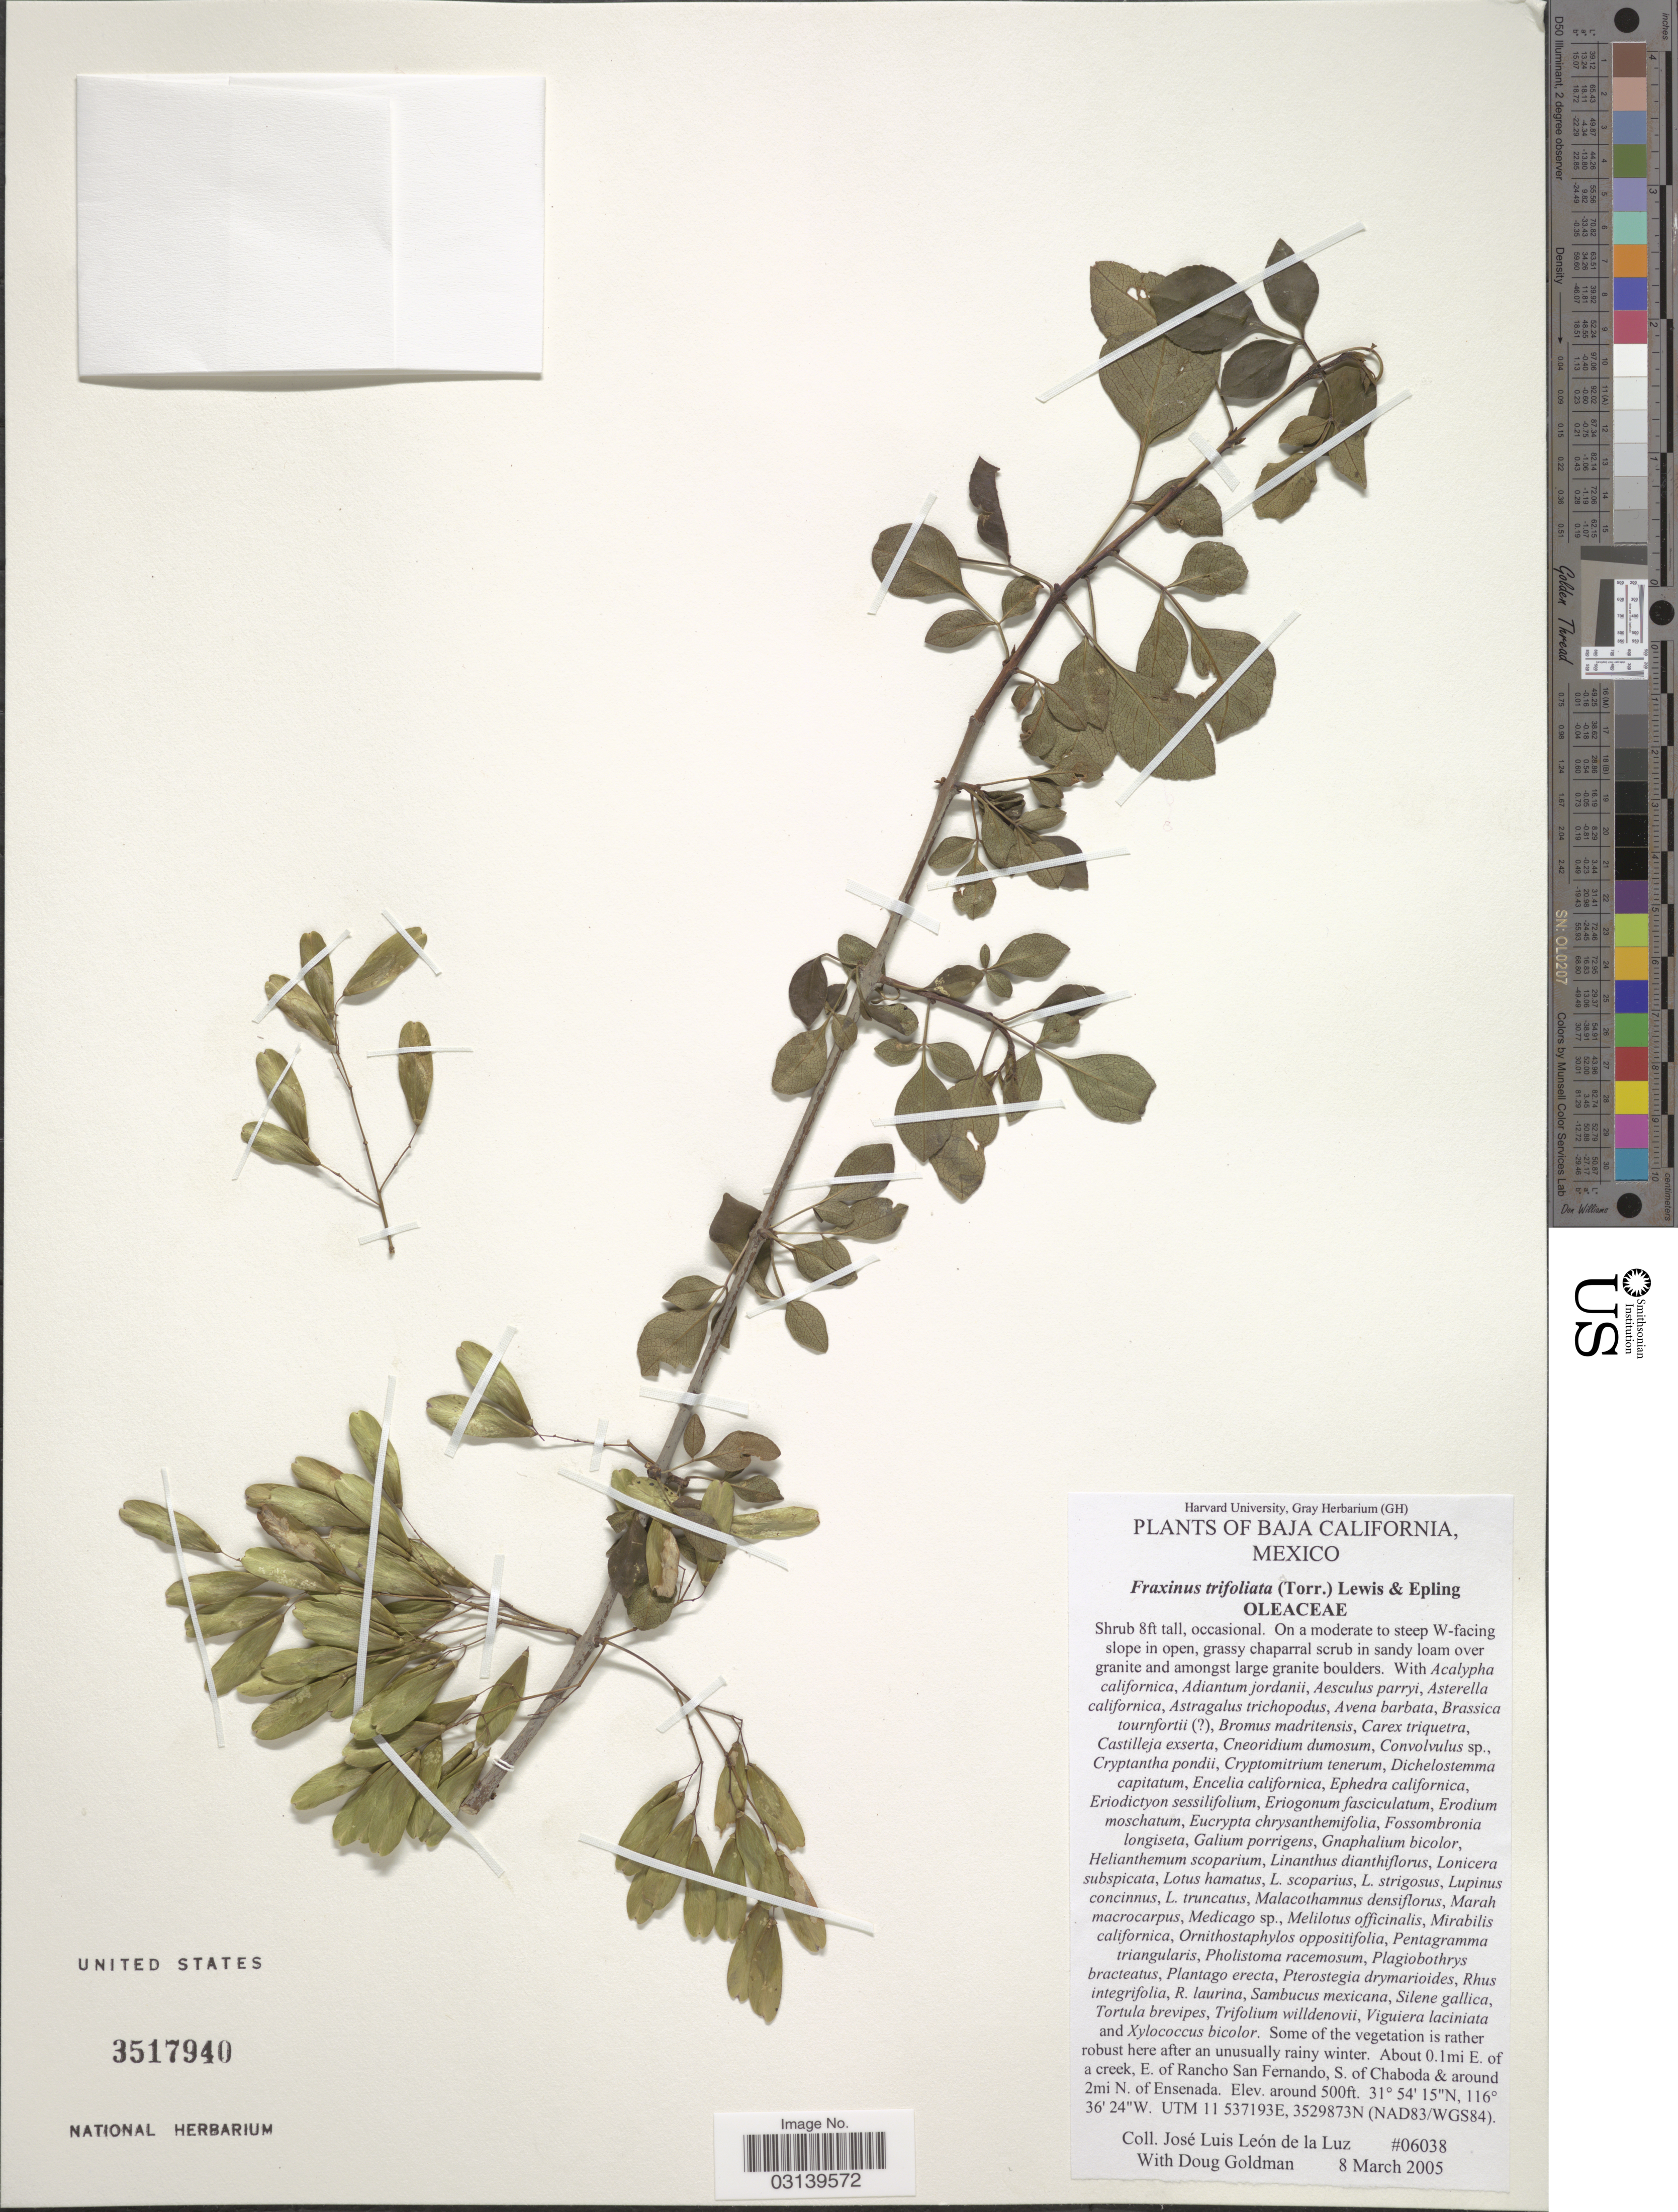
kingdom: Plantae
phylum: Tracheophyta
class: Magnoliopsida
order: Lamiales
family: Oleaceae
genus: Fraxinus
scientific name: Fraxinus dipetala var. trifoliolata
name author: Torr.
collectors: J. L. León de la Luz & D. Goldman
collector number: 06038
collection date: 2005-03-08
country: Mexico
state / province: Baja California Norte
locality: About 0.1 mi E. of a creek, E. of Rancho San Fernando, S. of Chaboda & around 2 mi N. of Ensenada. UTM 11 537193E, 3529873N (NAD83/WGS84).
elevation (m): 152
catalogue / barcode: US 3517940